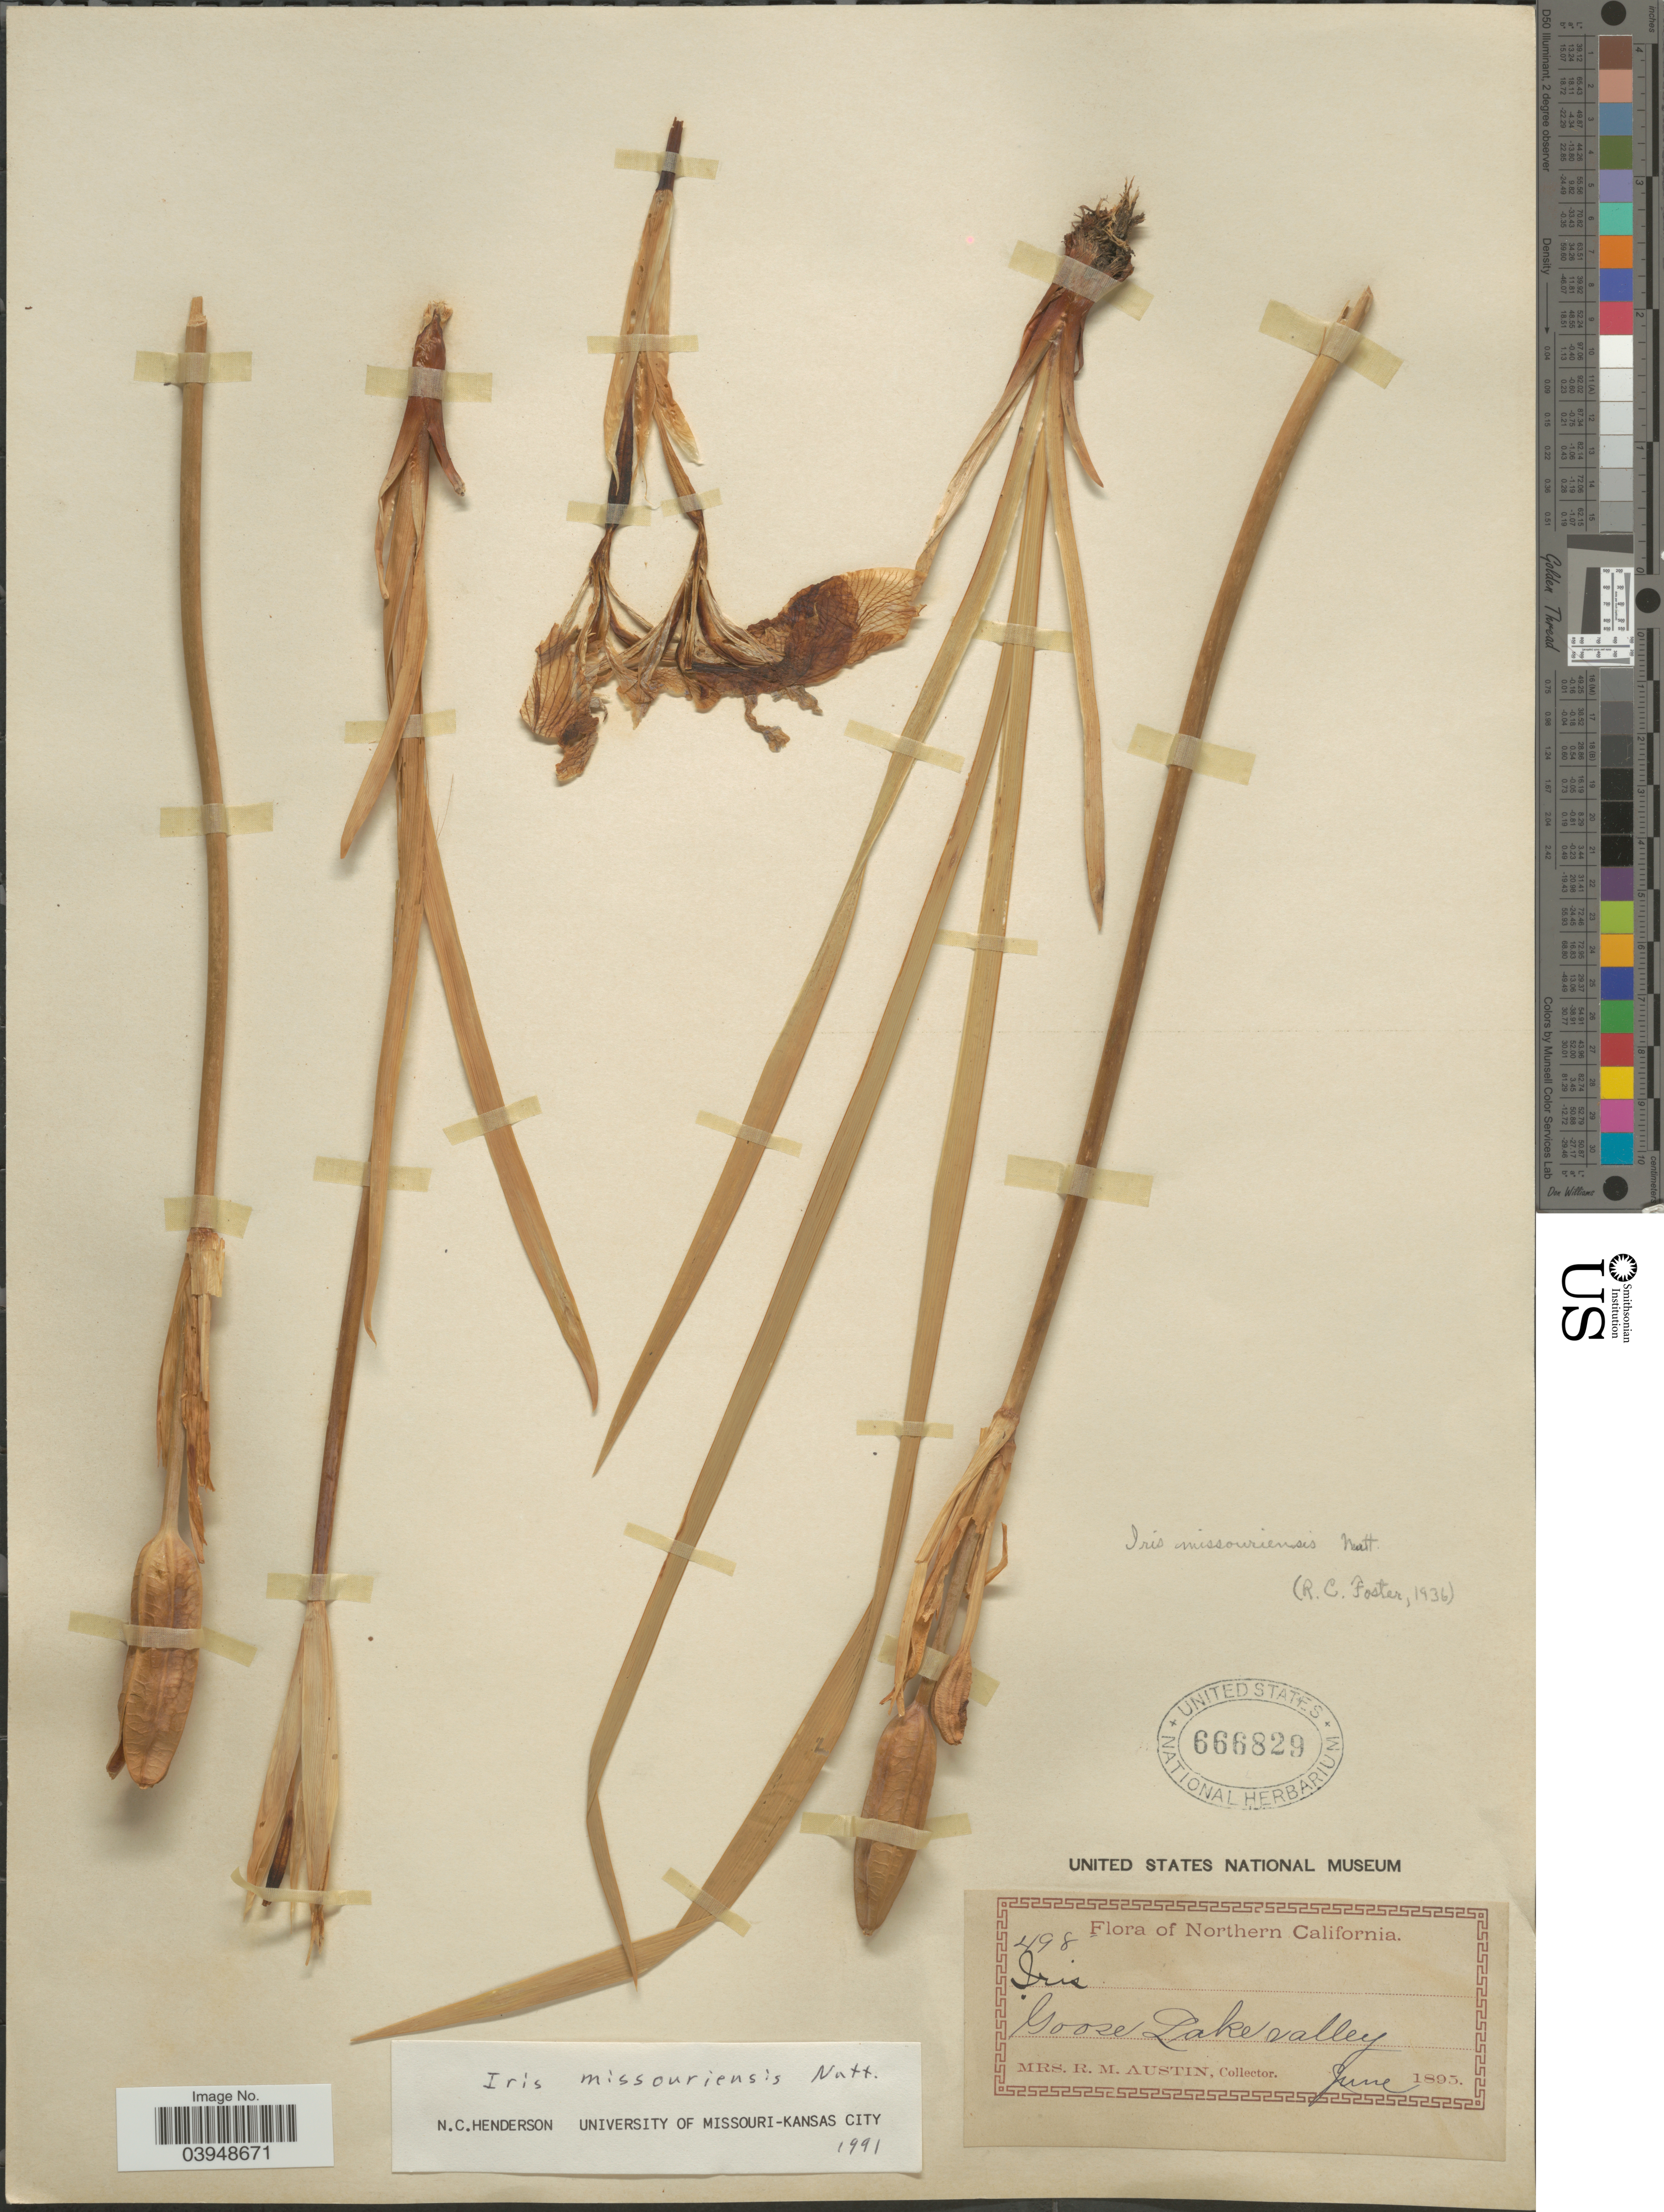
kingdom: Plantae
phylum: Tracheophyta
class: Liliopsida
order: Asparagales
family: Iridaceae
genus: Iris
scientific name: Iris missouriensis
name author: Nutt.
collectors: R. Austin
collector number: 498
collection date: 1895-06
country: United States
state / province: California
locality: Northern California. Goose Lake valley.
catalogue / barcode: US 666829